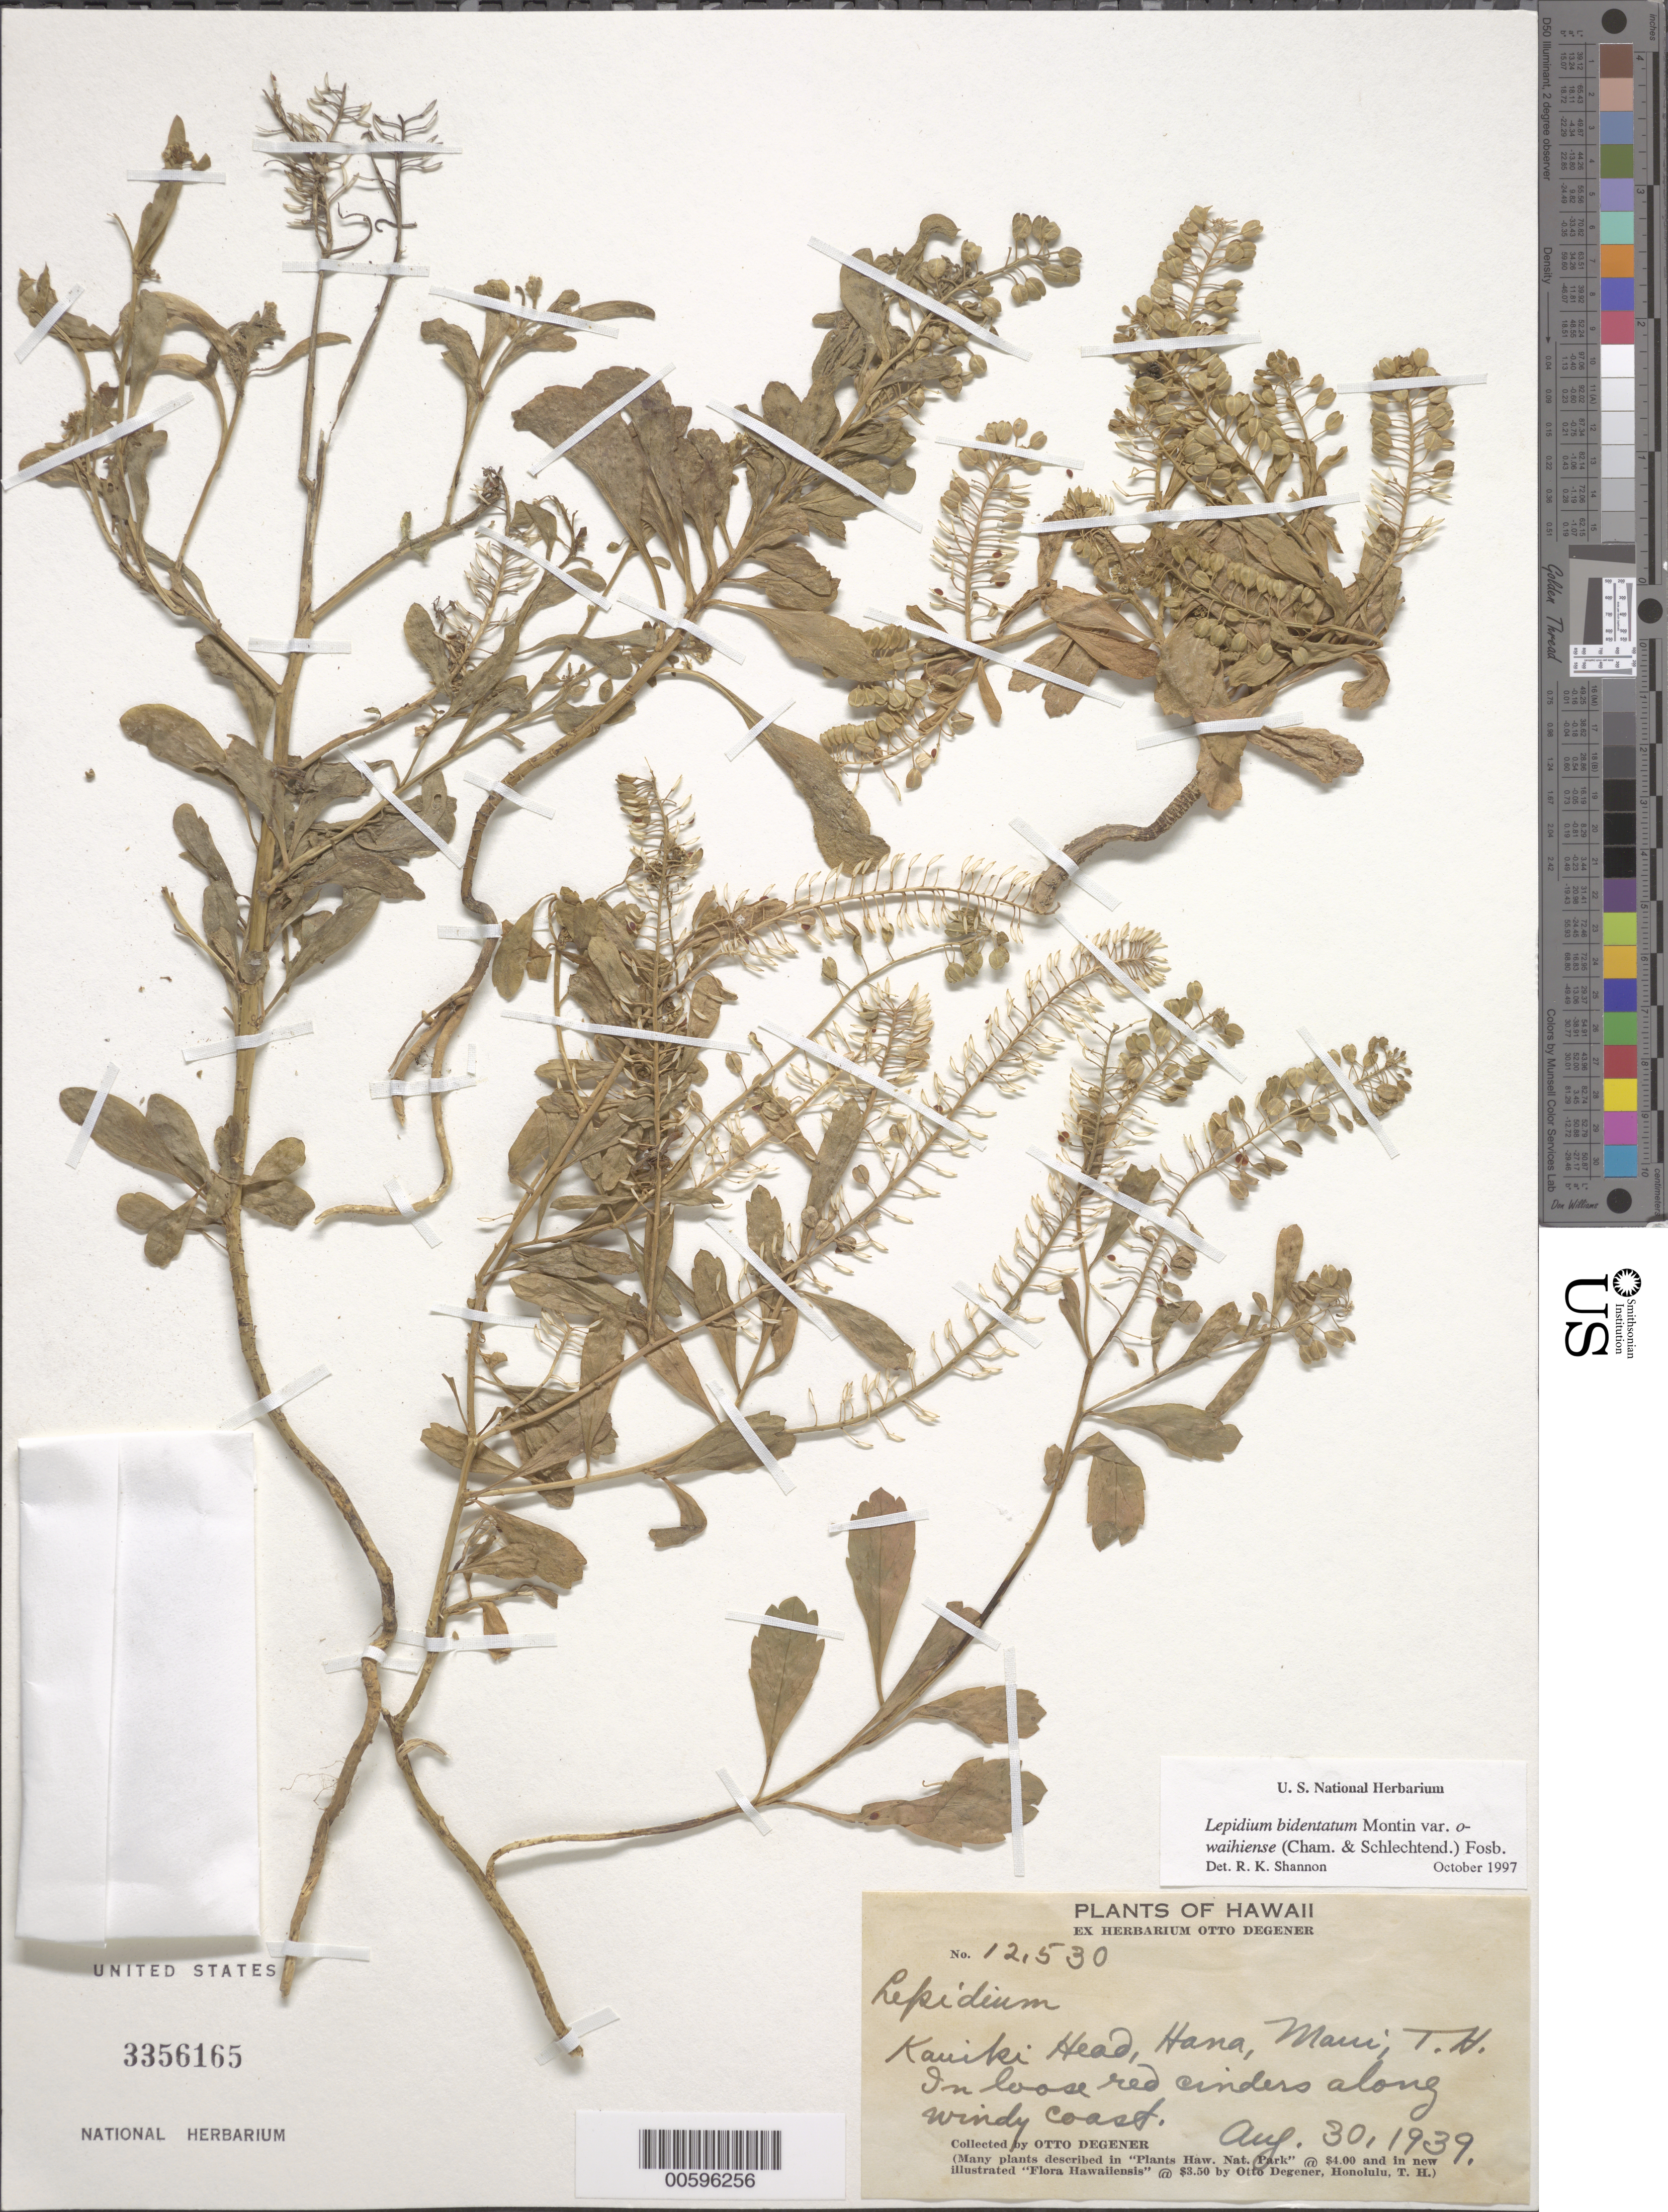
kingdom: Plantae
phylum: Tracheophyta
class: Magnoliopsida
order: Brassicales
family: Brassicaceae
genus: Lepidium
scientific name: Lepidium owaihiense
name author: Cham. & Schltdl.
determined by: Al-Shehbaz, I. A., (MO), Missouri Botanical Garden (UNITED STATES)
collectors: O. Degener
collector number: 12530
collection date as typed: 30 Aug 1939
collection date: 1939-08-30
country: United States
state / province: Hawaii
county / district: Maui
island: Maui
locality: Kauiki Head, Hana.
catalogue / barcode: US 3356165